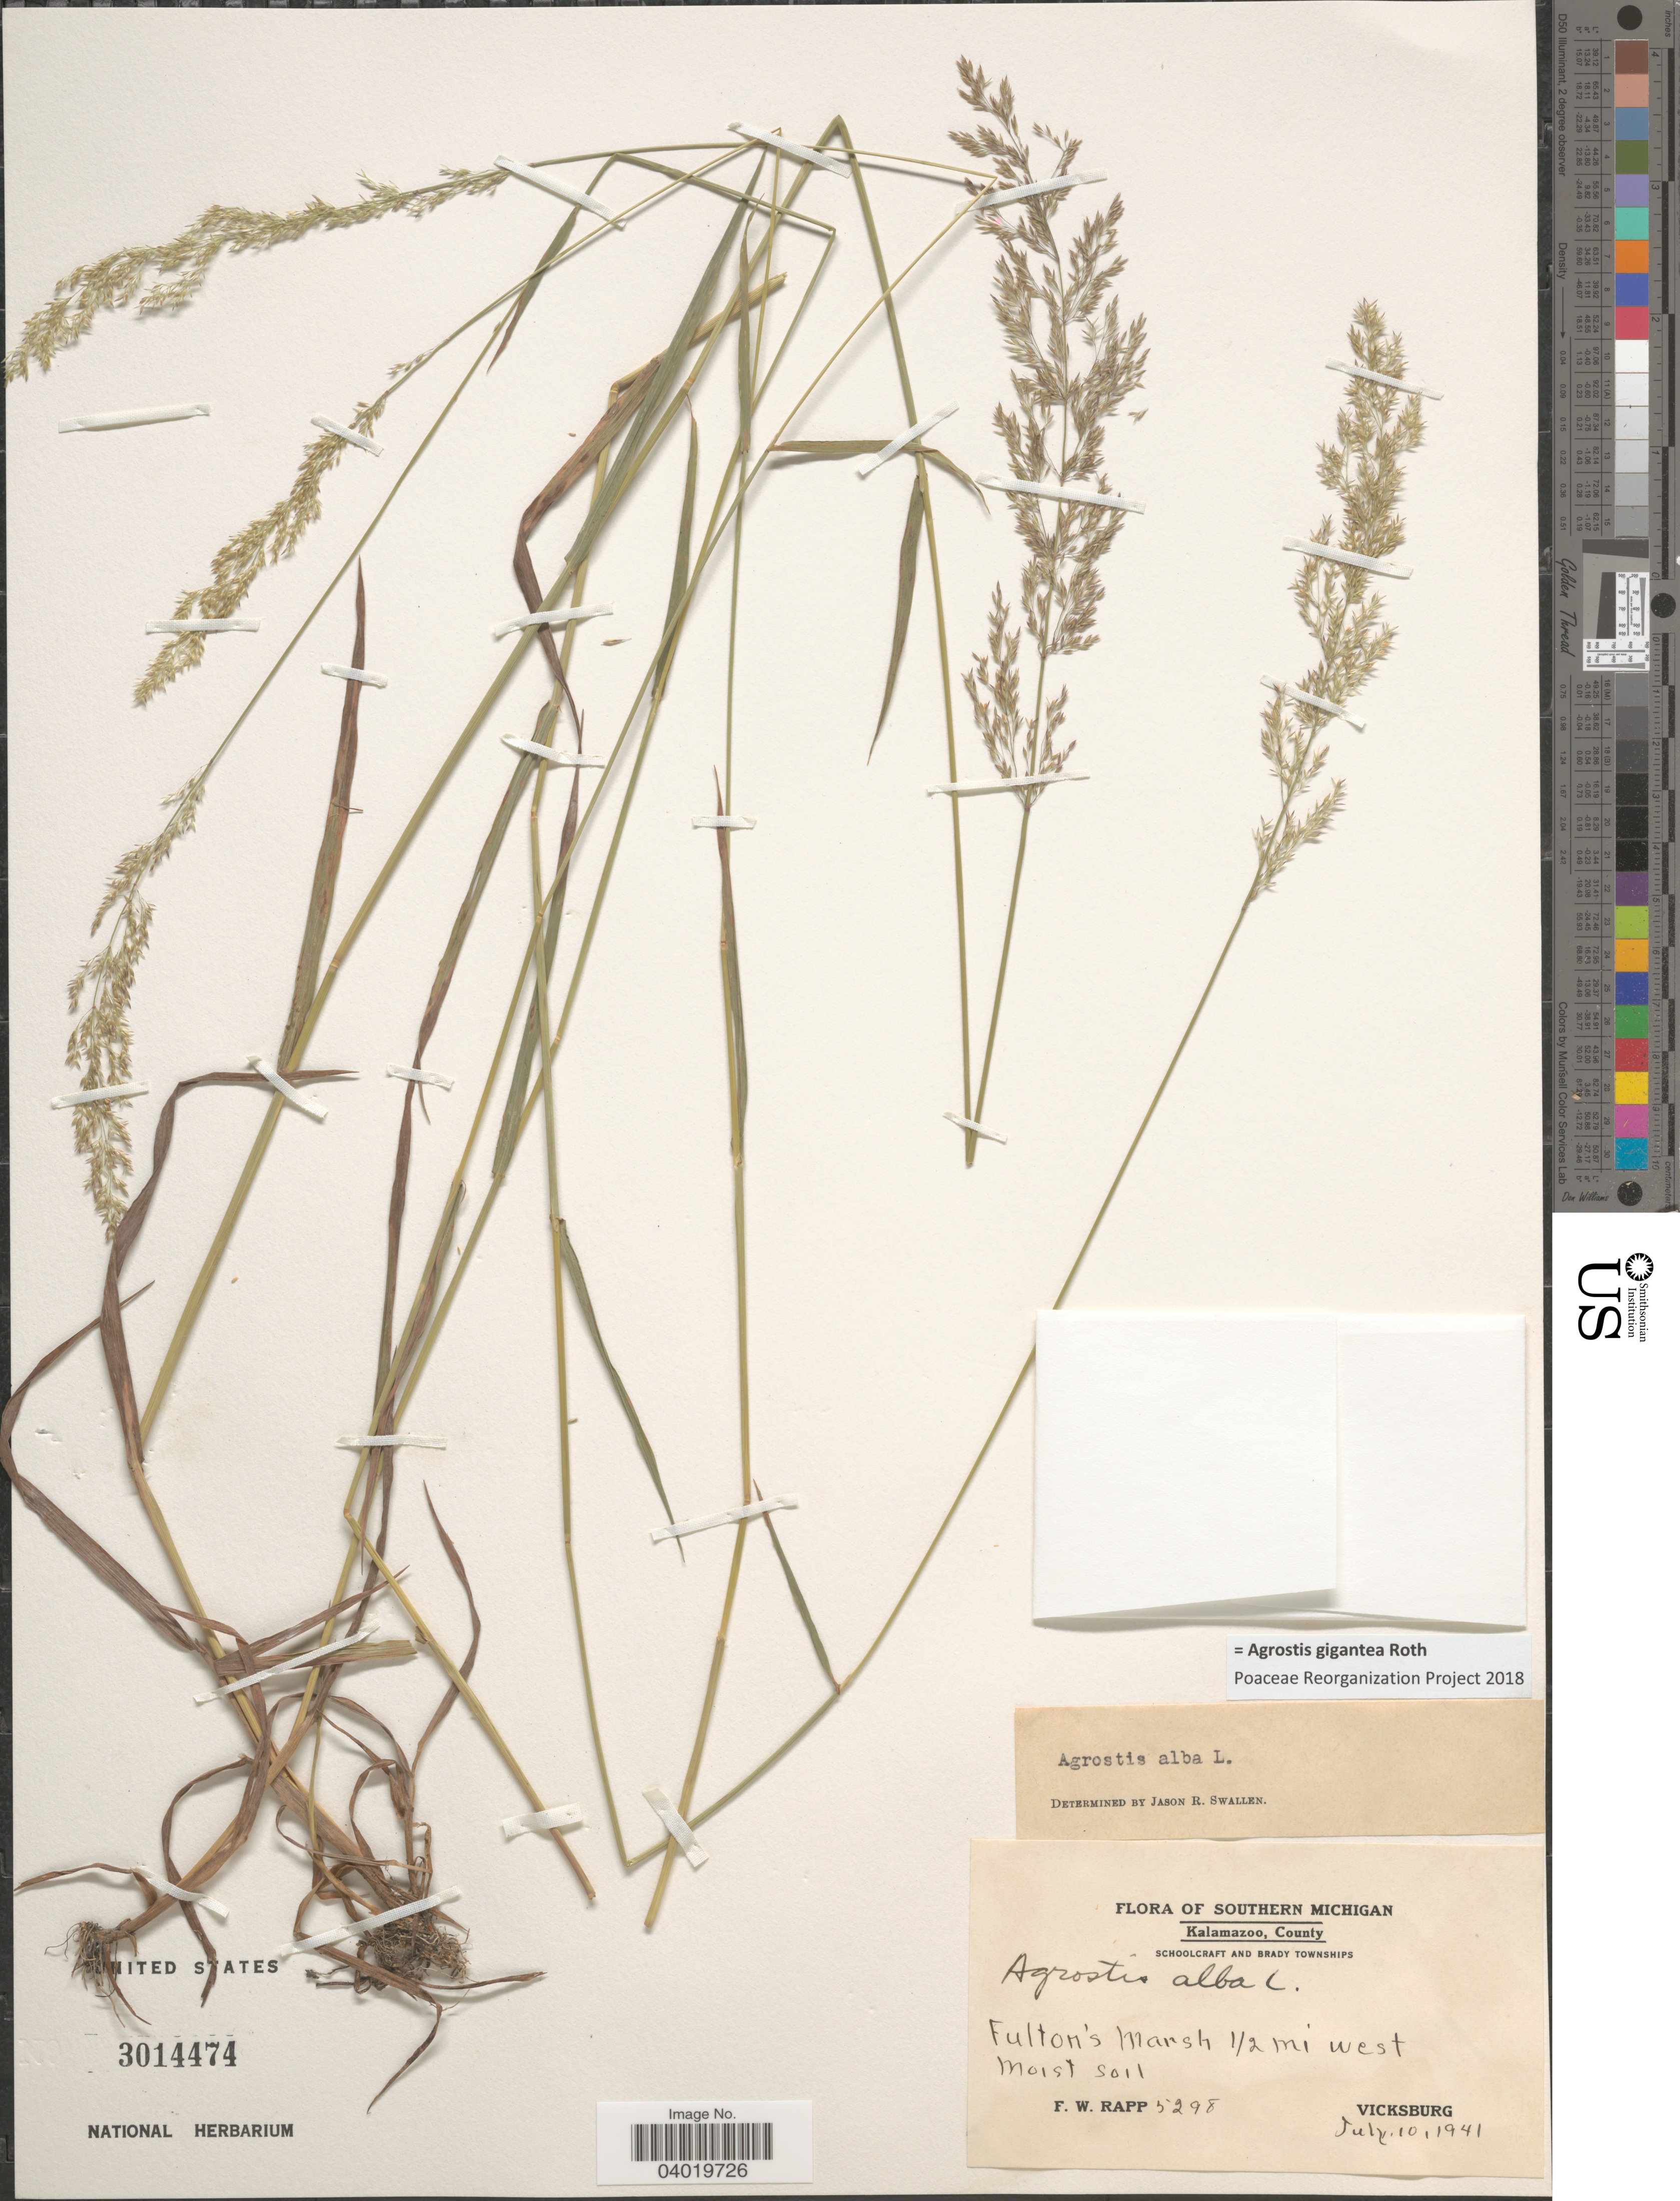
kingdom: Plantae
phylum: Tracheophyta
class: Liliopsida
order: Poales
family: Poaceae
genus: Agrostis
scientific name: Agrostis gigantea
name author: Roth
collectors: F. Rapp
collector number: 5298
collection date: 1941-07-10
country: United States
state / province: Michigan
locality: Southern Michigan. Kalamazoo, County. Schoolcraft and Brady Townships. Fulton's Marsh ½ mi west. Vicksburg [unsure placement].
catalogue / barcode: US 3014474